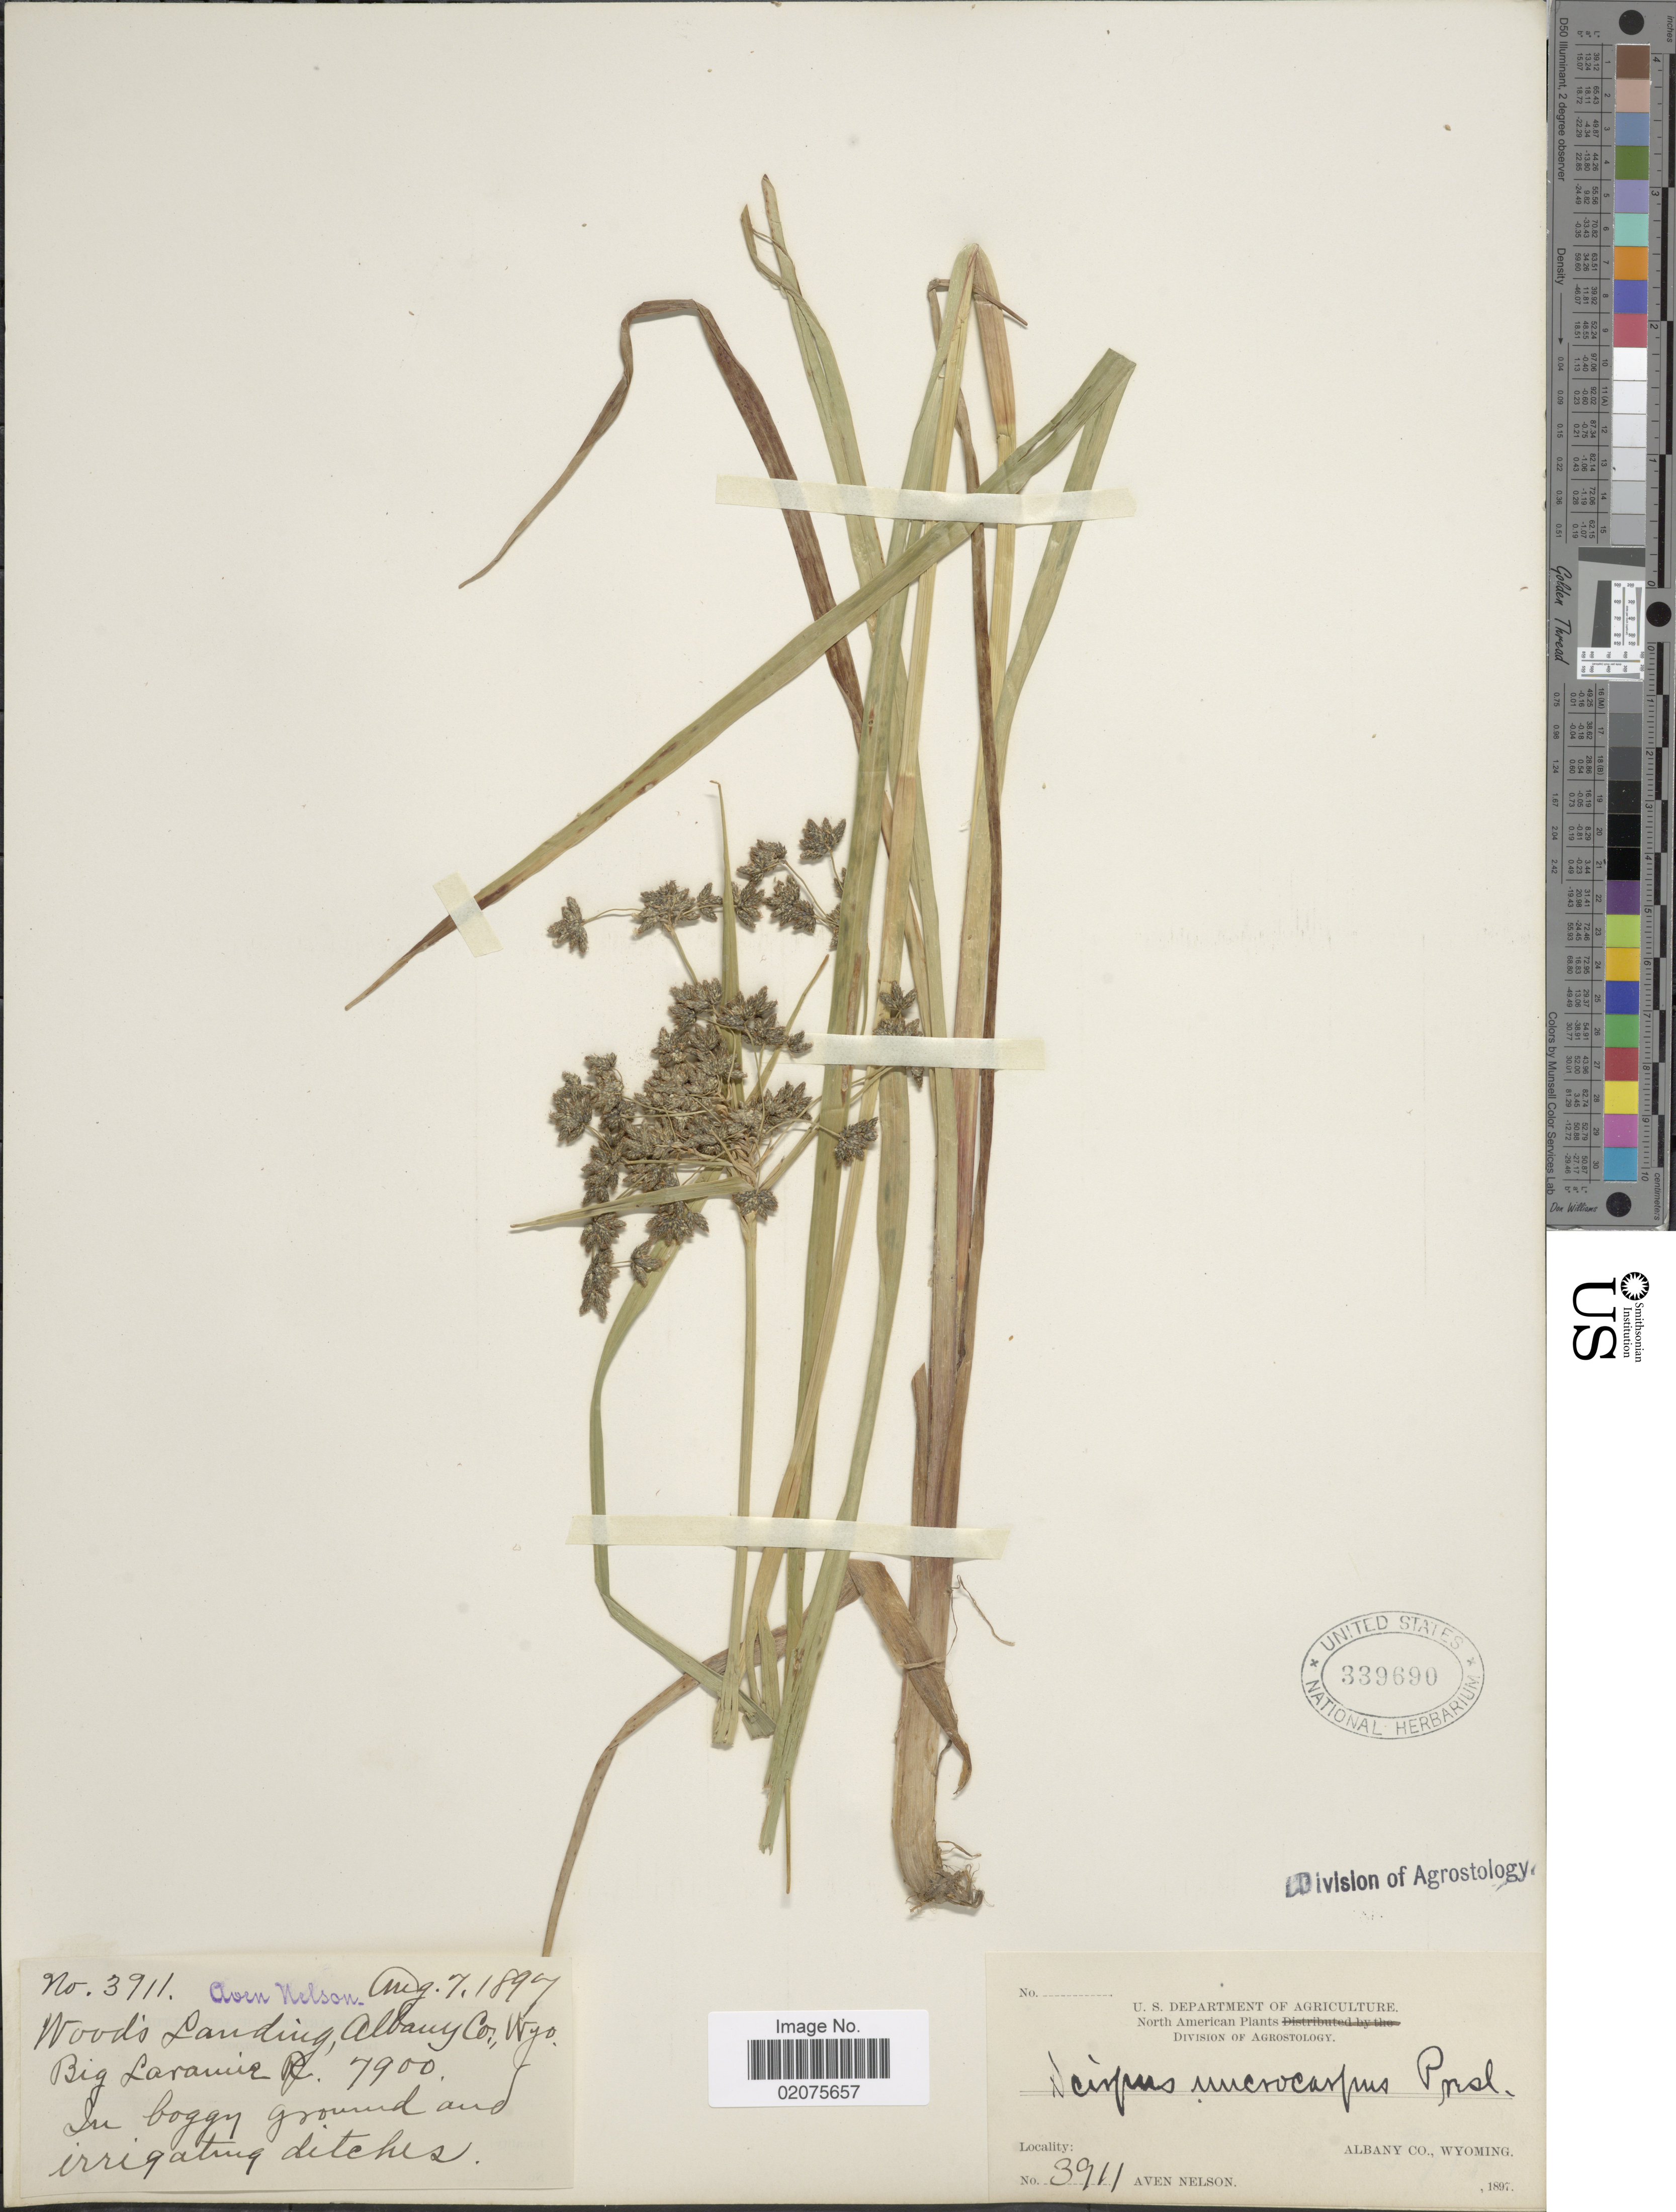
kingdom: Plantae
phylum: Tracheophyta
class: Liliopsida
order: Poales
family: Cyperaceae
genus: Scirpus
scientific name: Scirpus microcarpus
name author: J. Presl & C. Presl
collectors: A. Nelson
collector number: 3911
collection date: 1897-08-07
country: United States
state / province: Wyoming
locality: Woods Landing, Albany Co, Wyo. Big Laramie R. In boggy ground and irrigating ditches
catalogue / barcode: US 339690